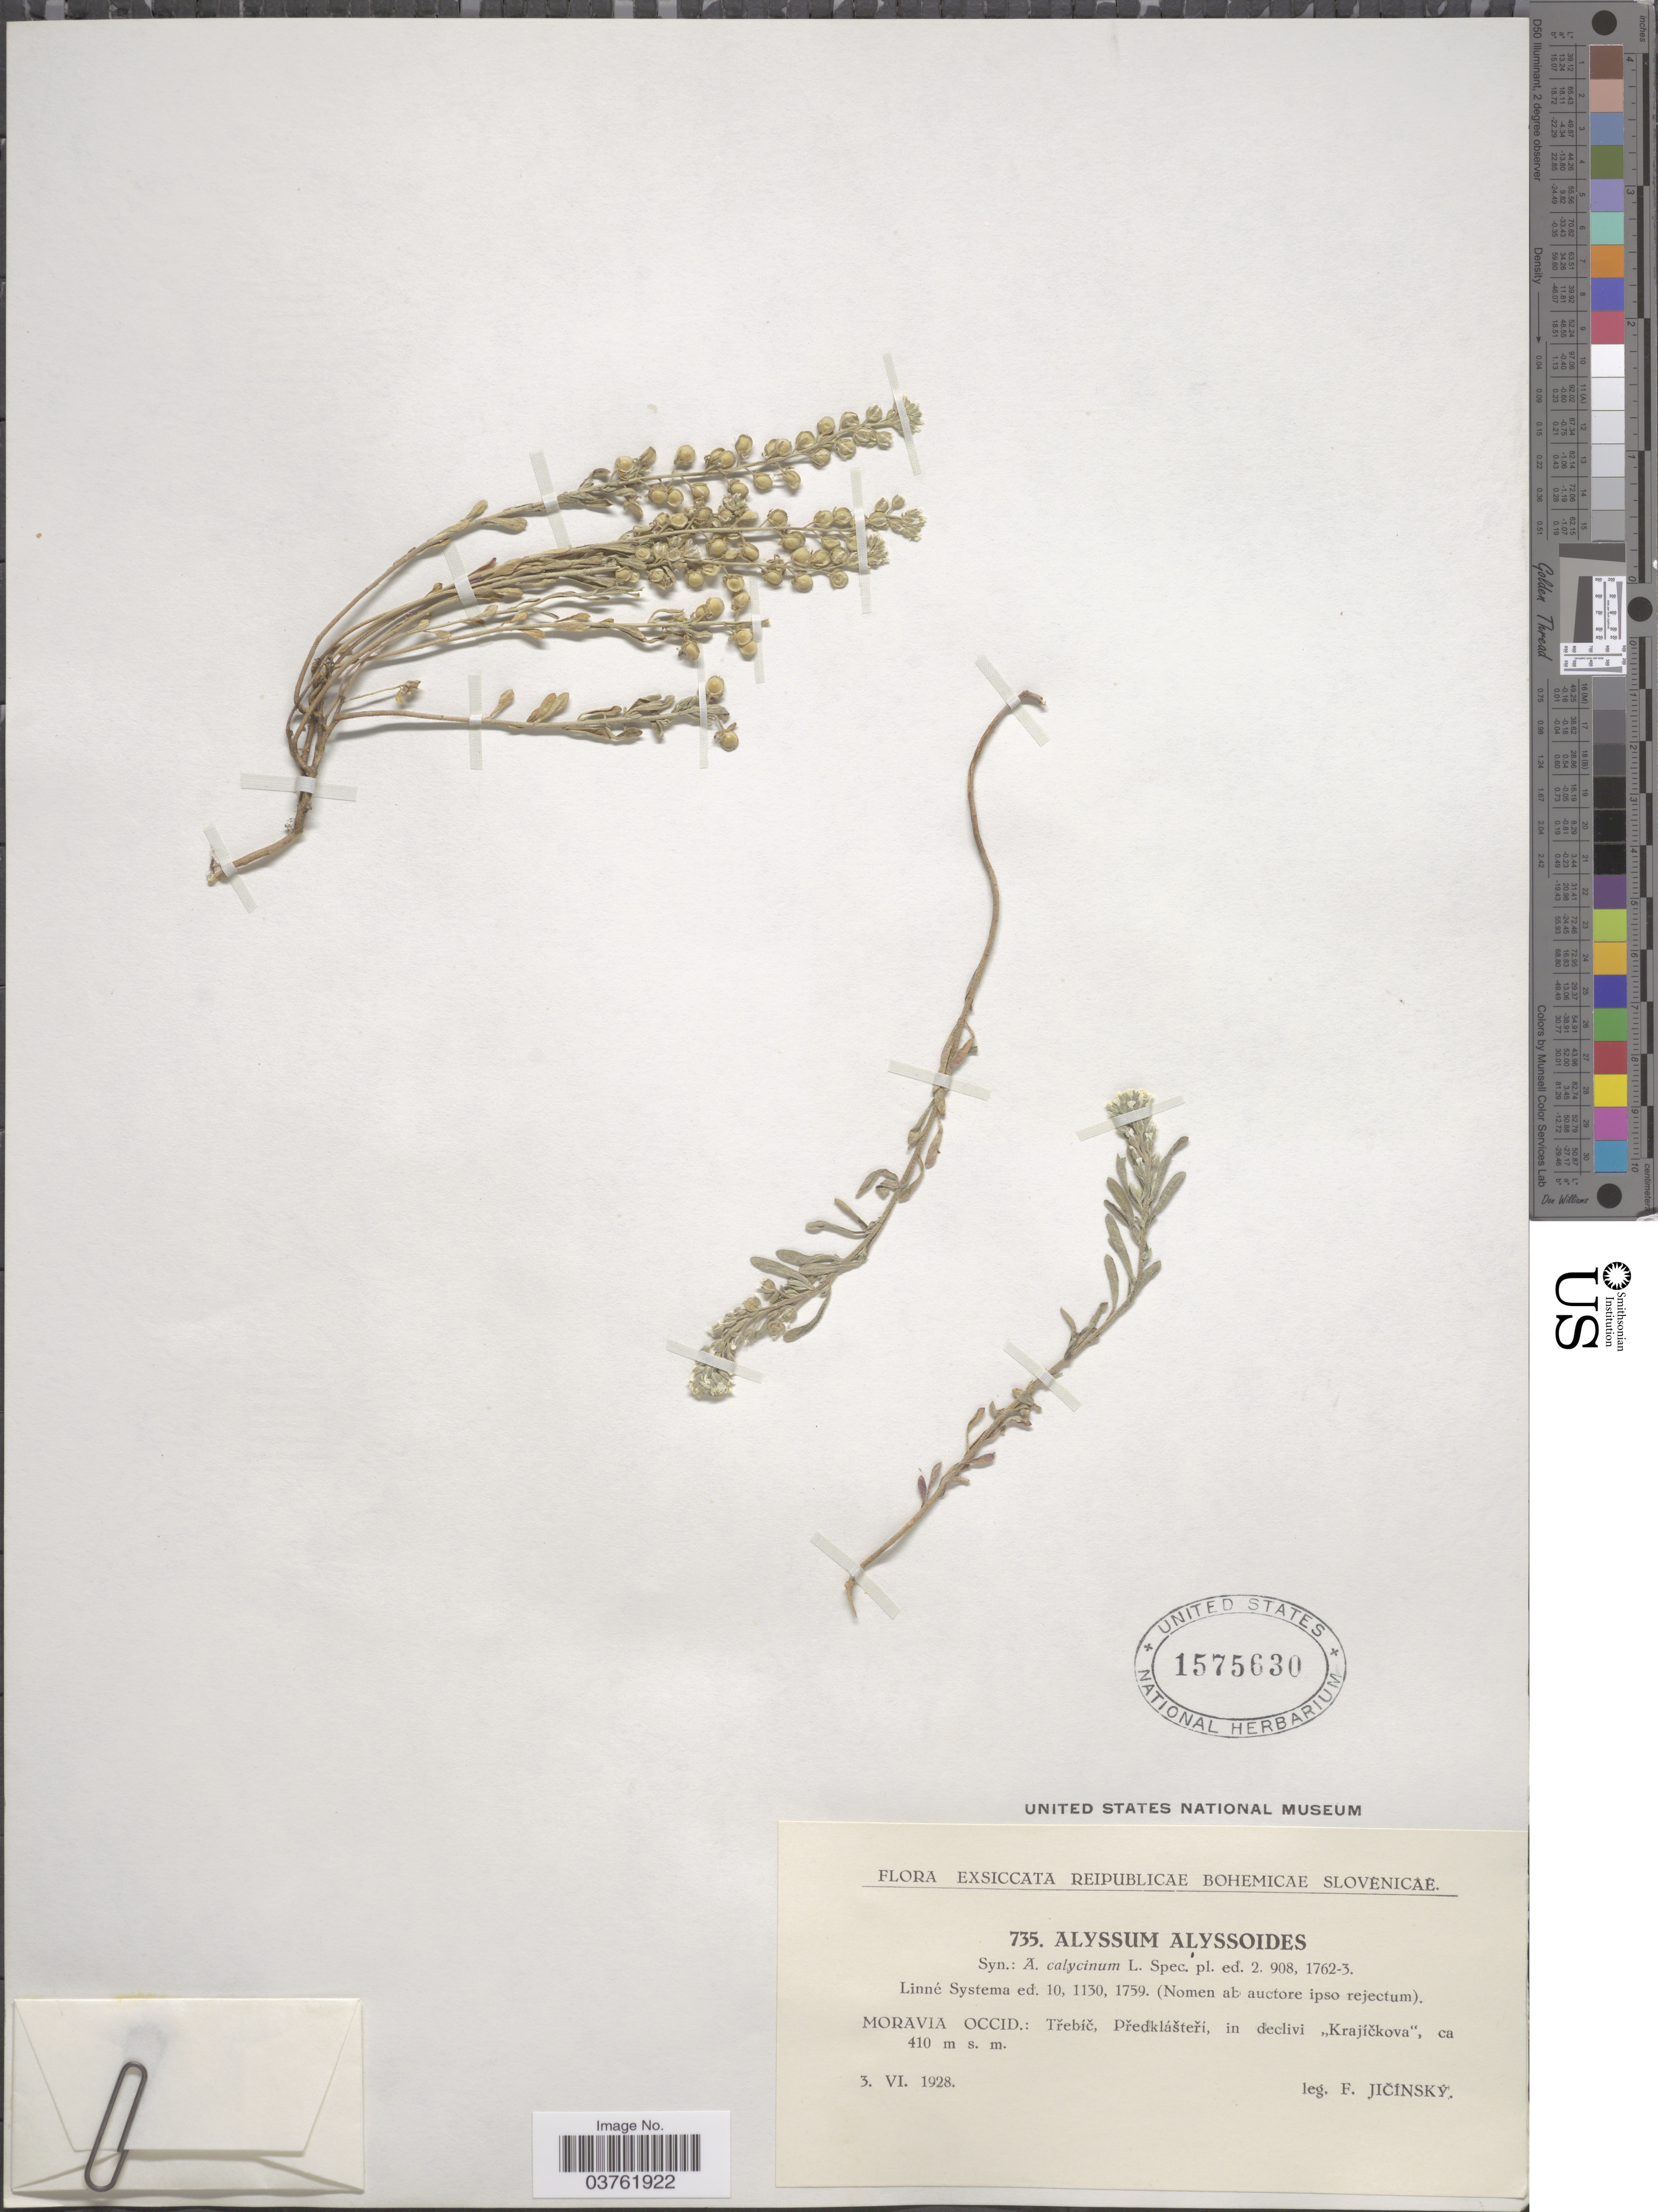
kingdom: Plantae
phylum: Tracheophyta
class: Magnoliopsida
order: Brassicales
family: Brassicaceae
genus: Alyssum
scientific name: Alyssum alyssoides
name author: (L.) L.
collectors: F. Jicinsky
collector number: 735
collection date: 1928-06-03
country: Slovenia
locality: Reipublicae Bohemicae Slovenicae. Moravia Occid.: Třebíč, Předklášteří, in declivi ,,Krajíčkova'.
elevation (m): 410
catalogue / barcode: US 1575630